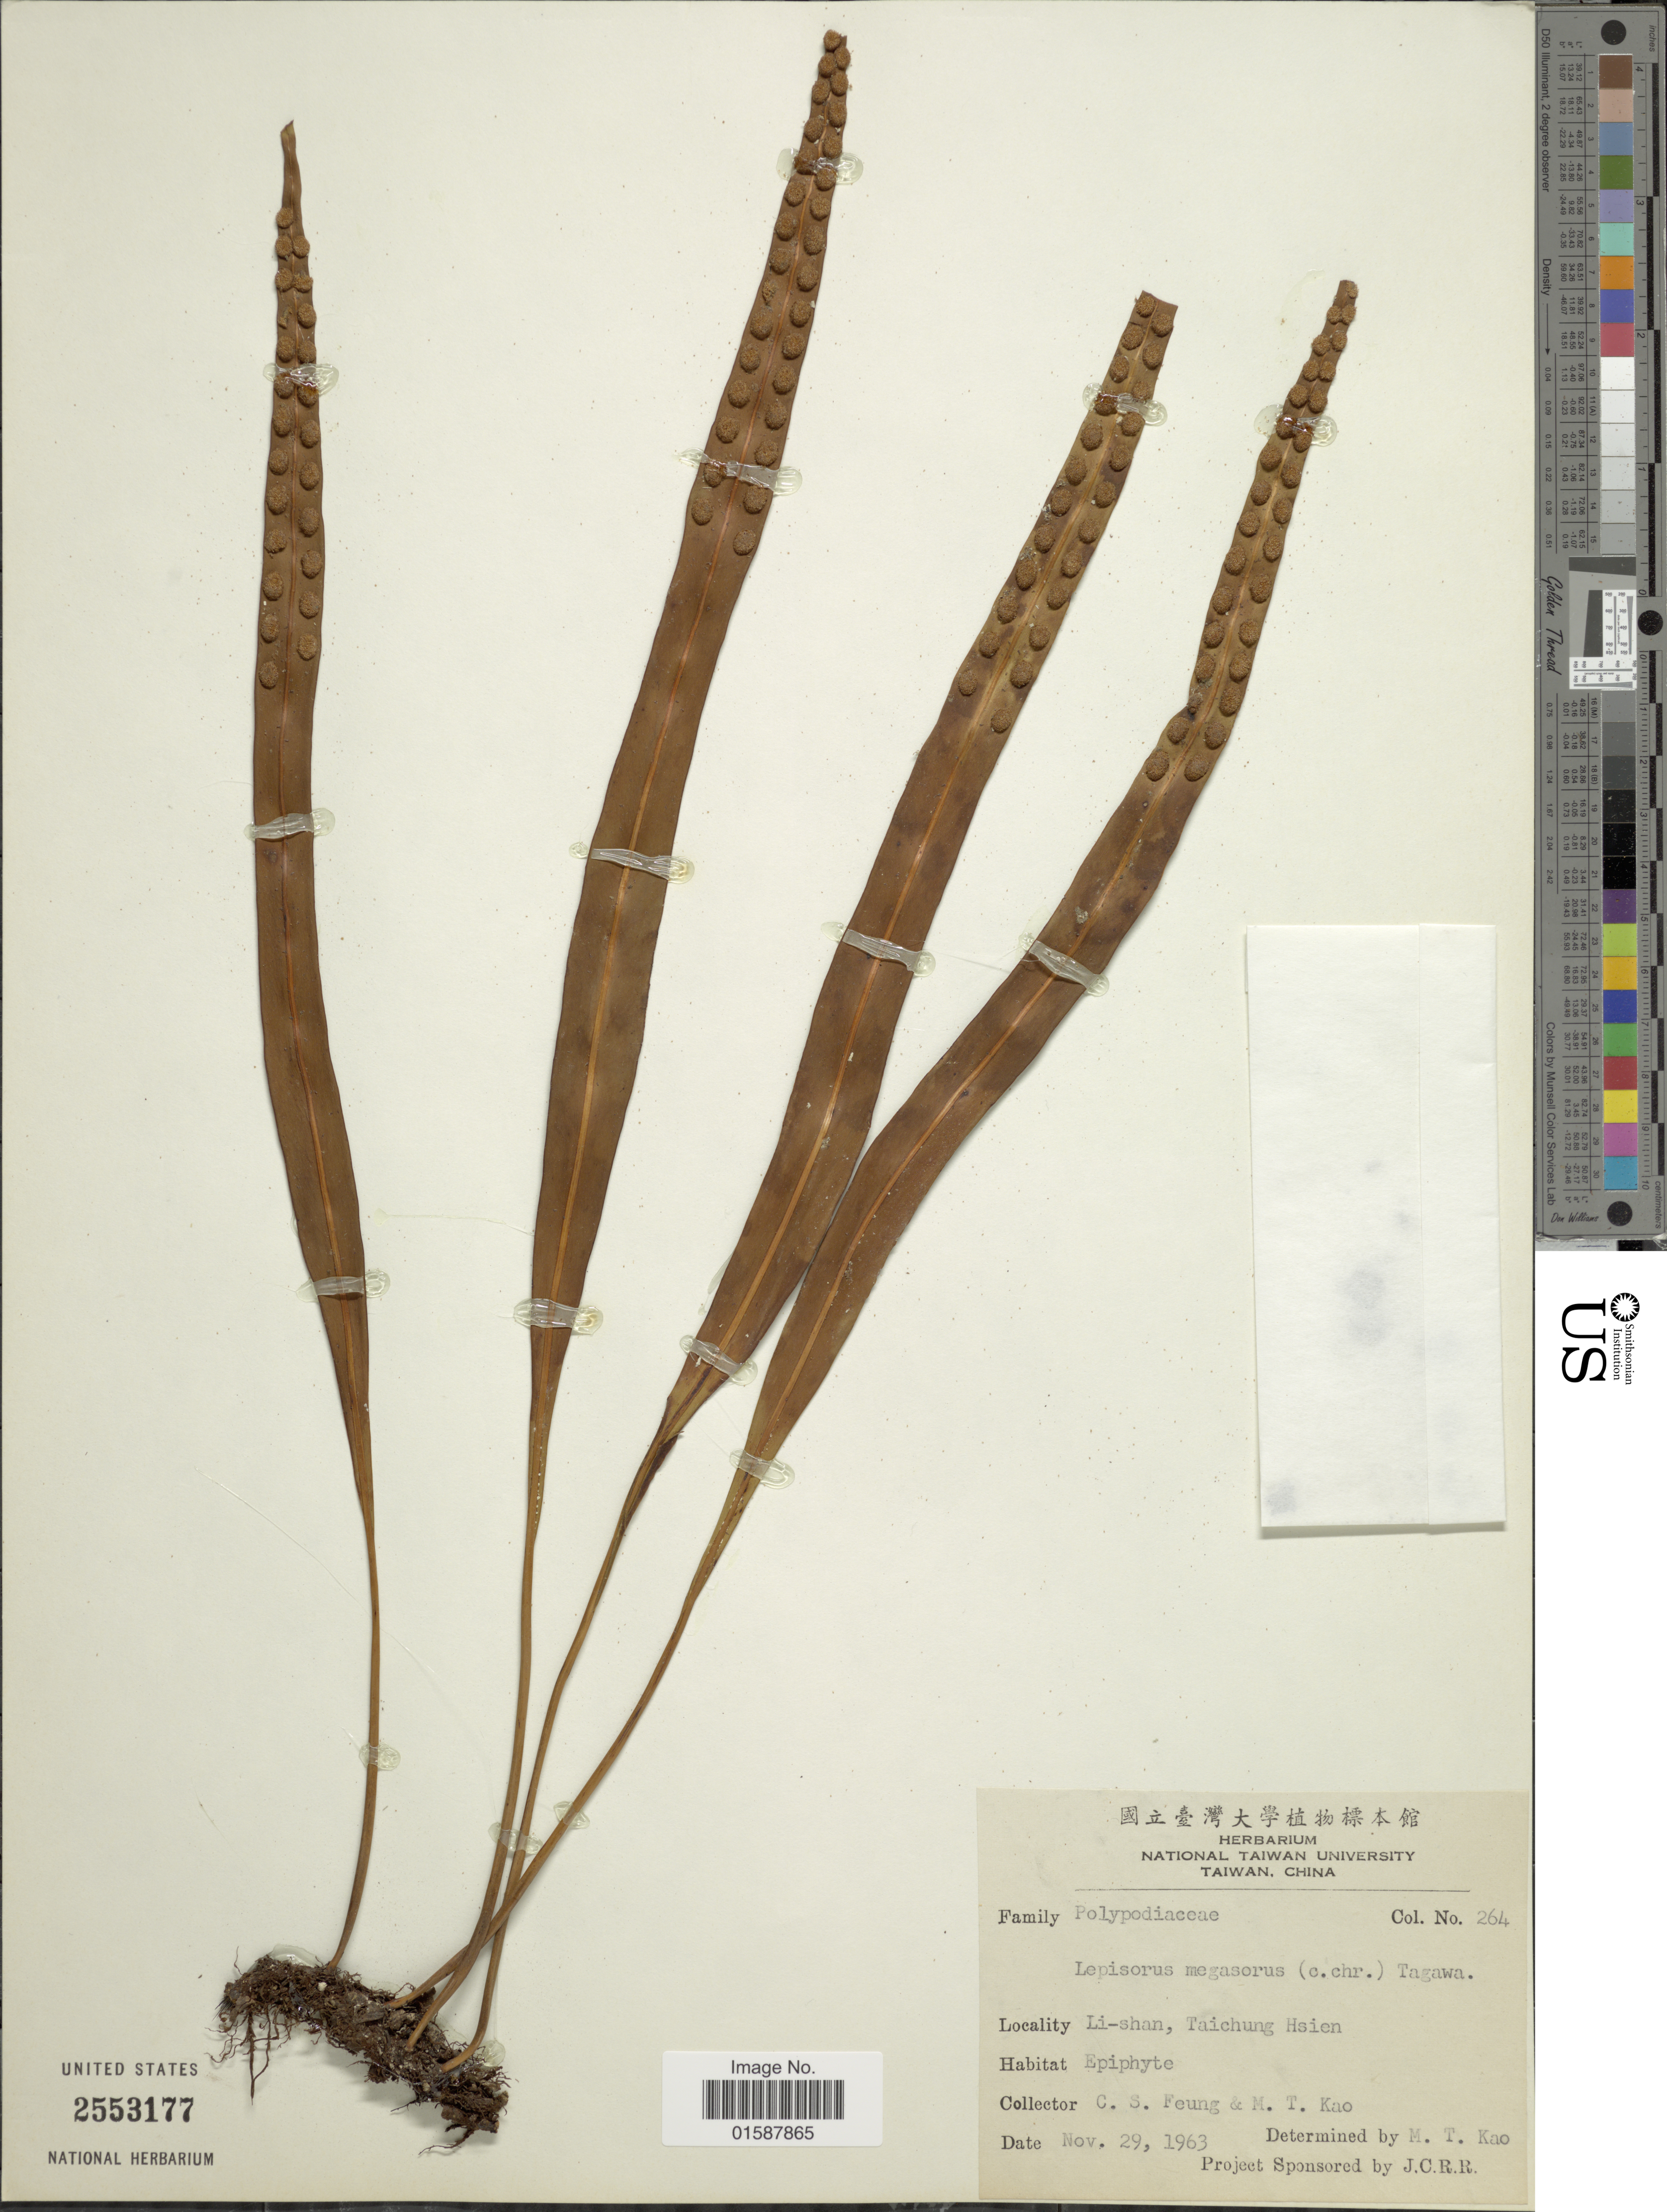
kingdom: Plantae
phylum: Tracheophyta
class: Polypodiopsida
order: Polypodiales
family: Polypodiaceae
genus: Lepisorus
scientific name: Lepisorus megasorus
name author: (C. Chr.) Ching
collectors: C. Feung & M. T. Kao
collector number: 264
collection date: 1963-11-29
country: Taiwan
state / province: Taichung City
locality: Li-shan, Taichung Hsien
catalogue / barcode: US 2553177